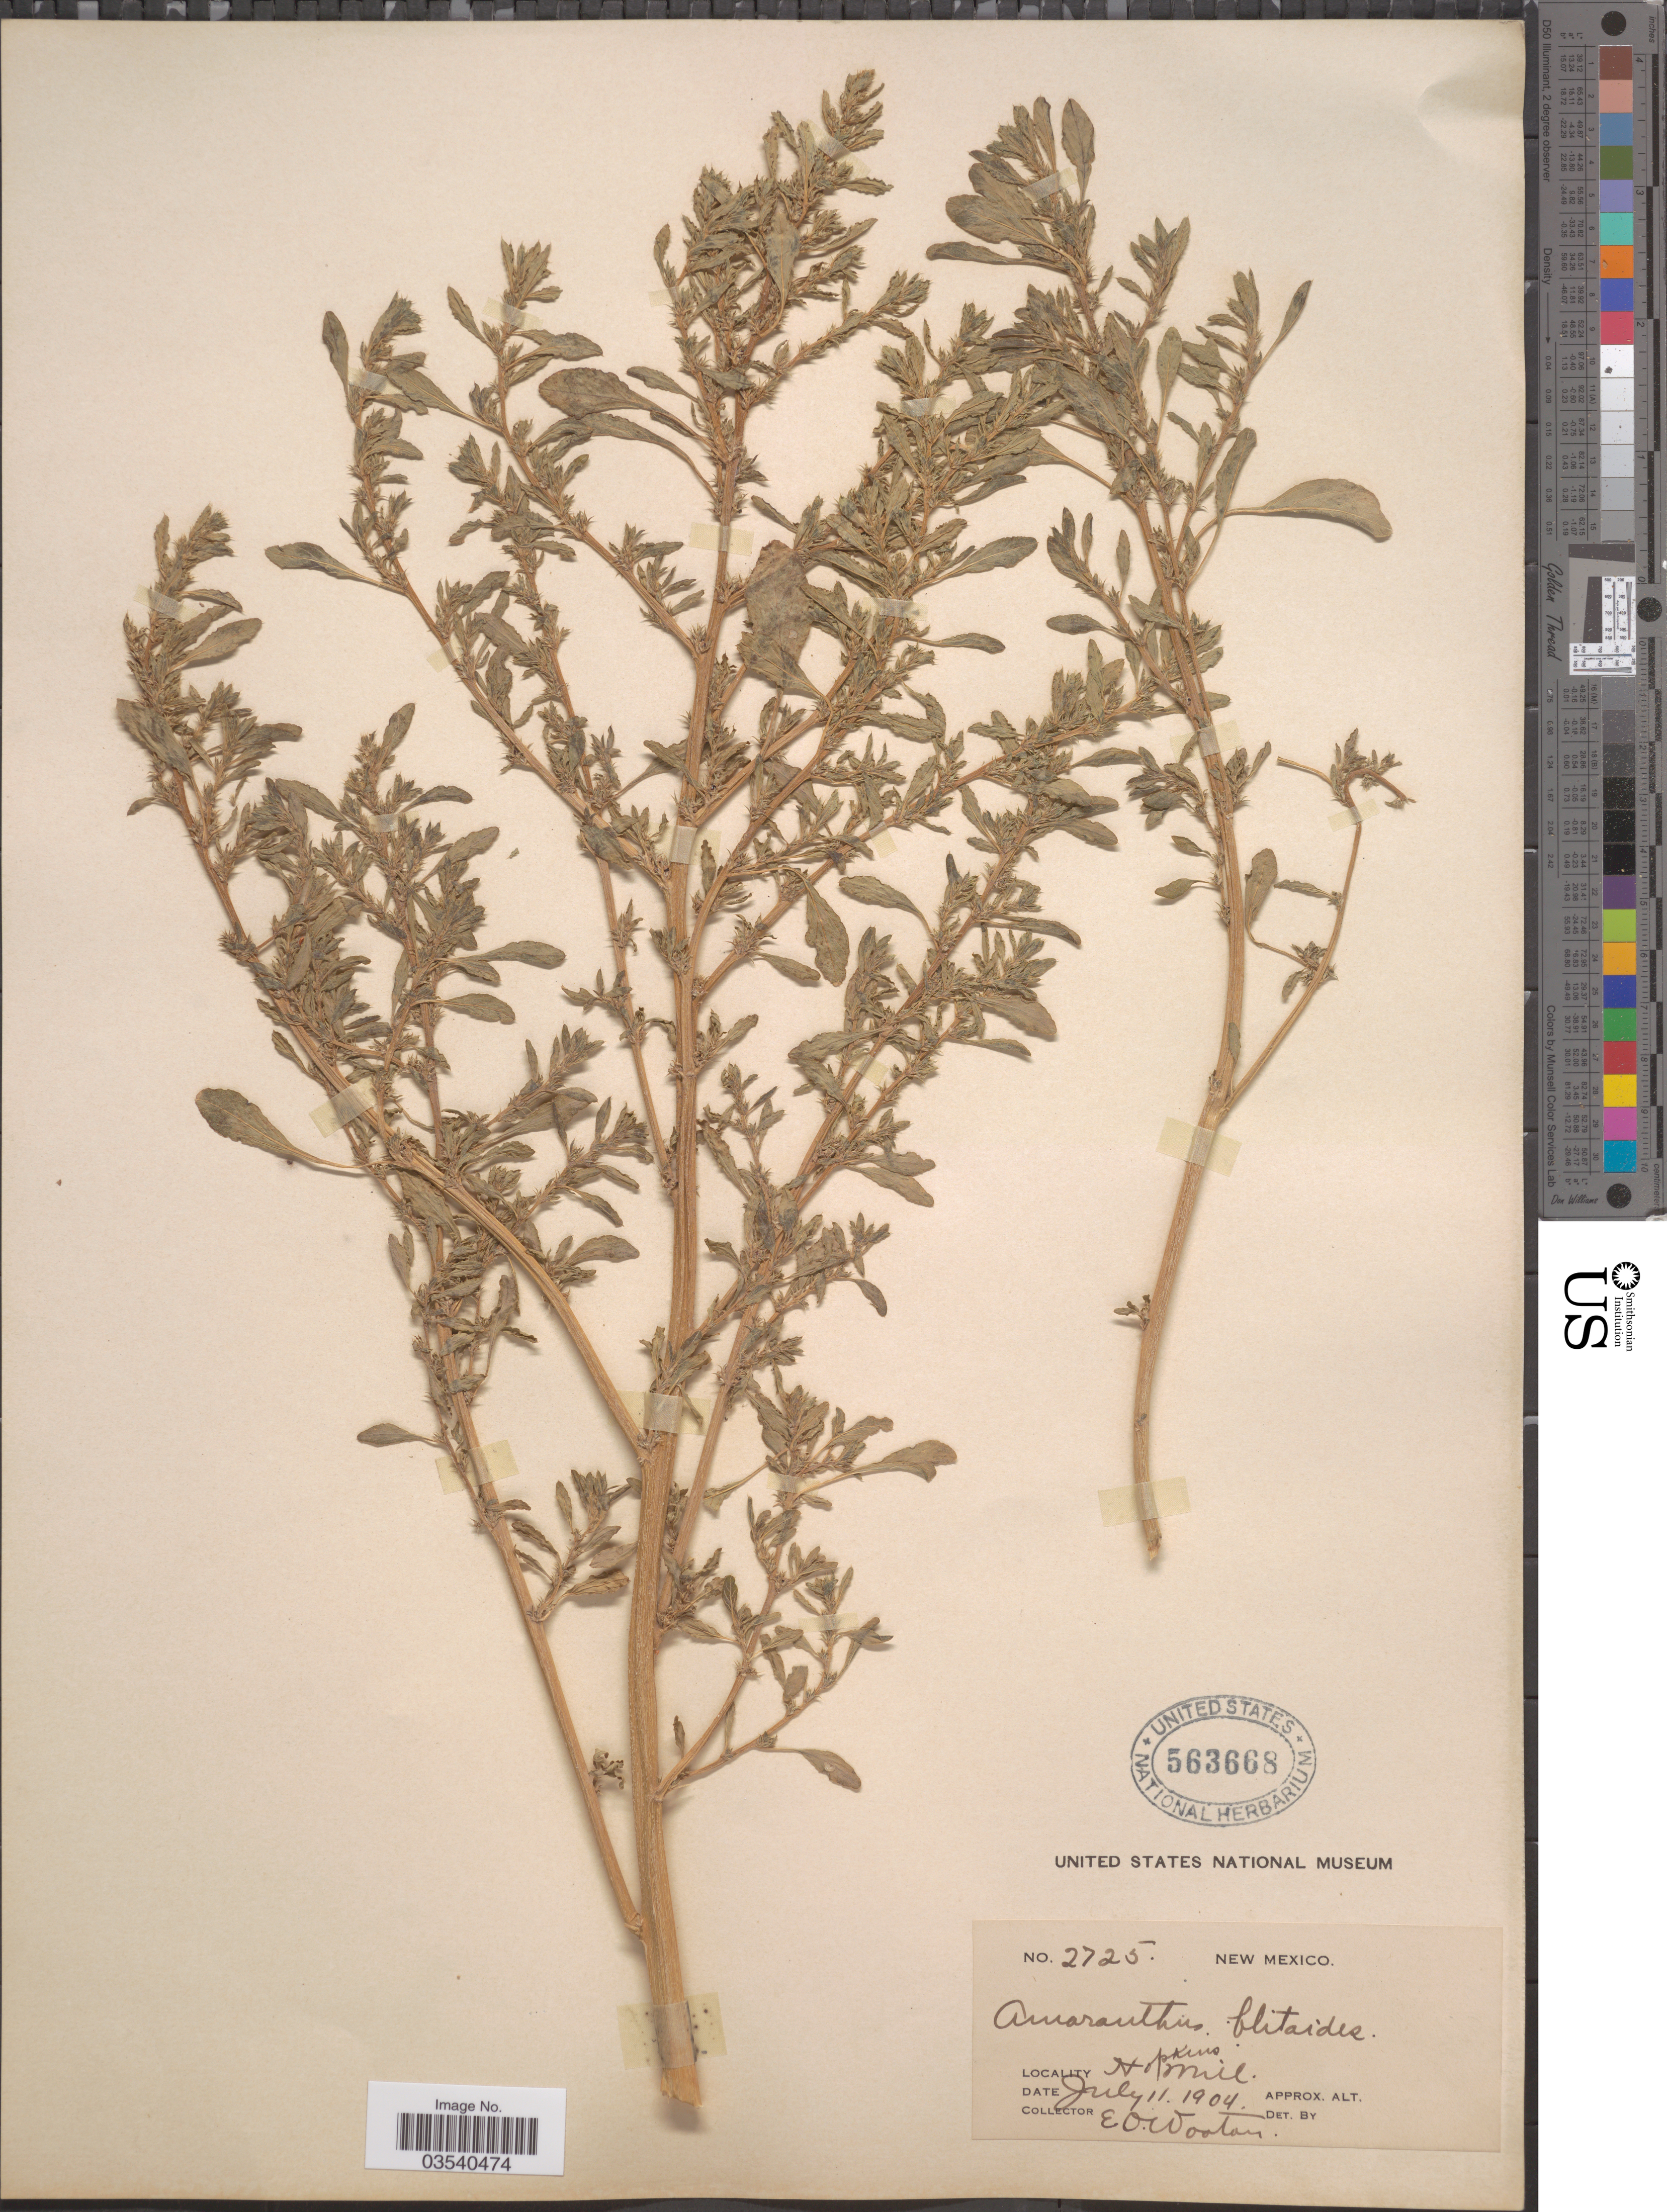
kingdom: Plantae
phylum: Tracheophyta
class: Magnoliopsida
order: Caryophyllales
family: Amaranthaceae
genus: Amaranthus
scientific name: Amaranthus graecizans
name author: L.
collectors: E. O. Wooton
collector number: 2725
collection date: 1904-07-11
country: United States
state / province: New Mexico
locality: Hopkins Mill.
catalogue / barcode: US 563668